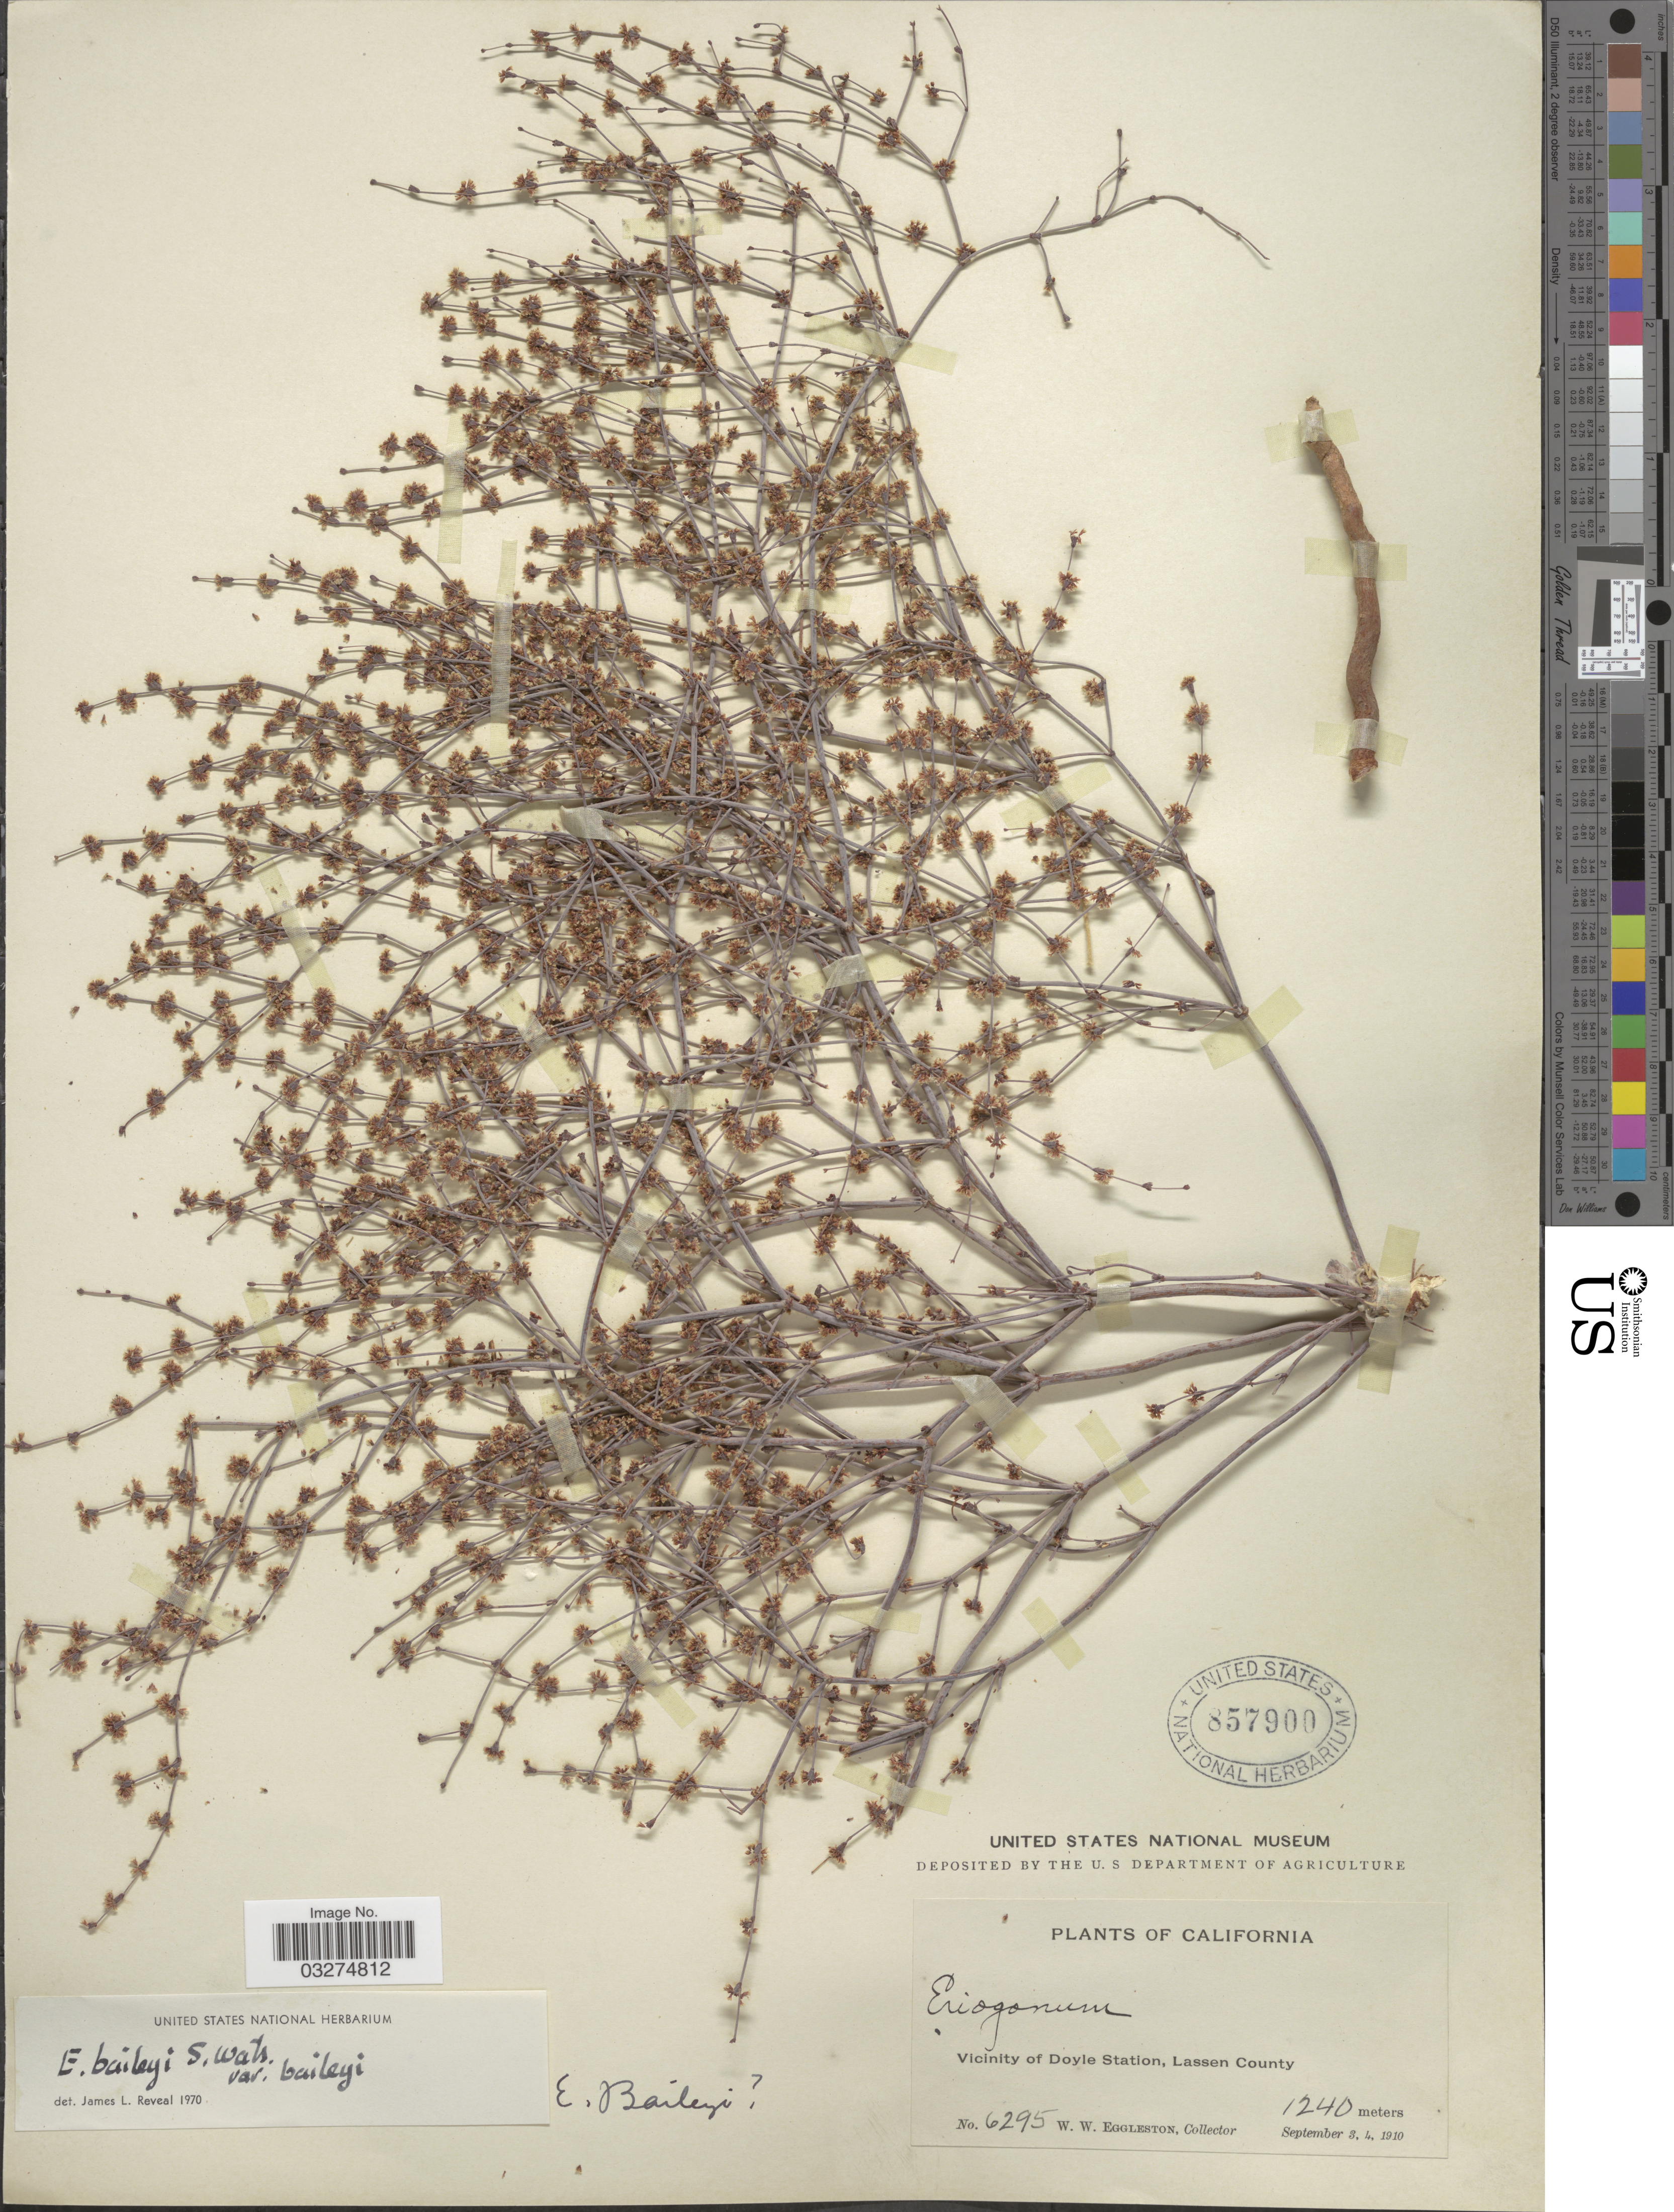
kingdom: Plantae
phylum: Tracheophyta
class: Magnoliopsida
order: Caryophyllales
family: Polygonaceae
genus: Eriogonum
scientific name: Eriogonum baileyi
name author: S. Watson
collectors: W. W. Eggleston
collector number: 6295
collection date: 1910-09-03/1910-09-04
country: United States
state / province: California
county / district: Lassen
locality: Vicinity of Doyle Station, Lassen County.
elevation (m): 1240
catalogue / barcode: US 857900